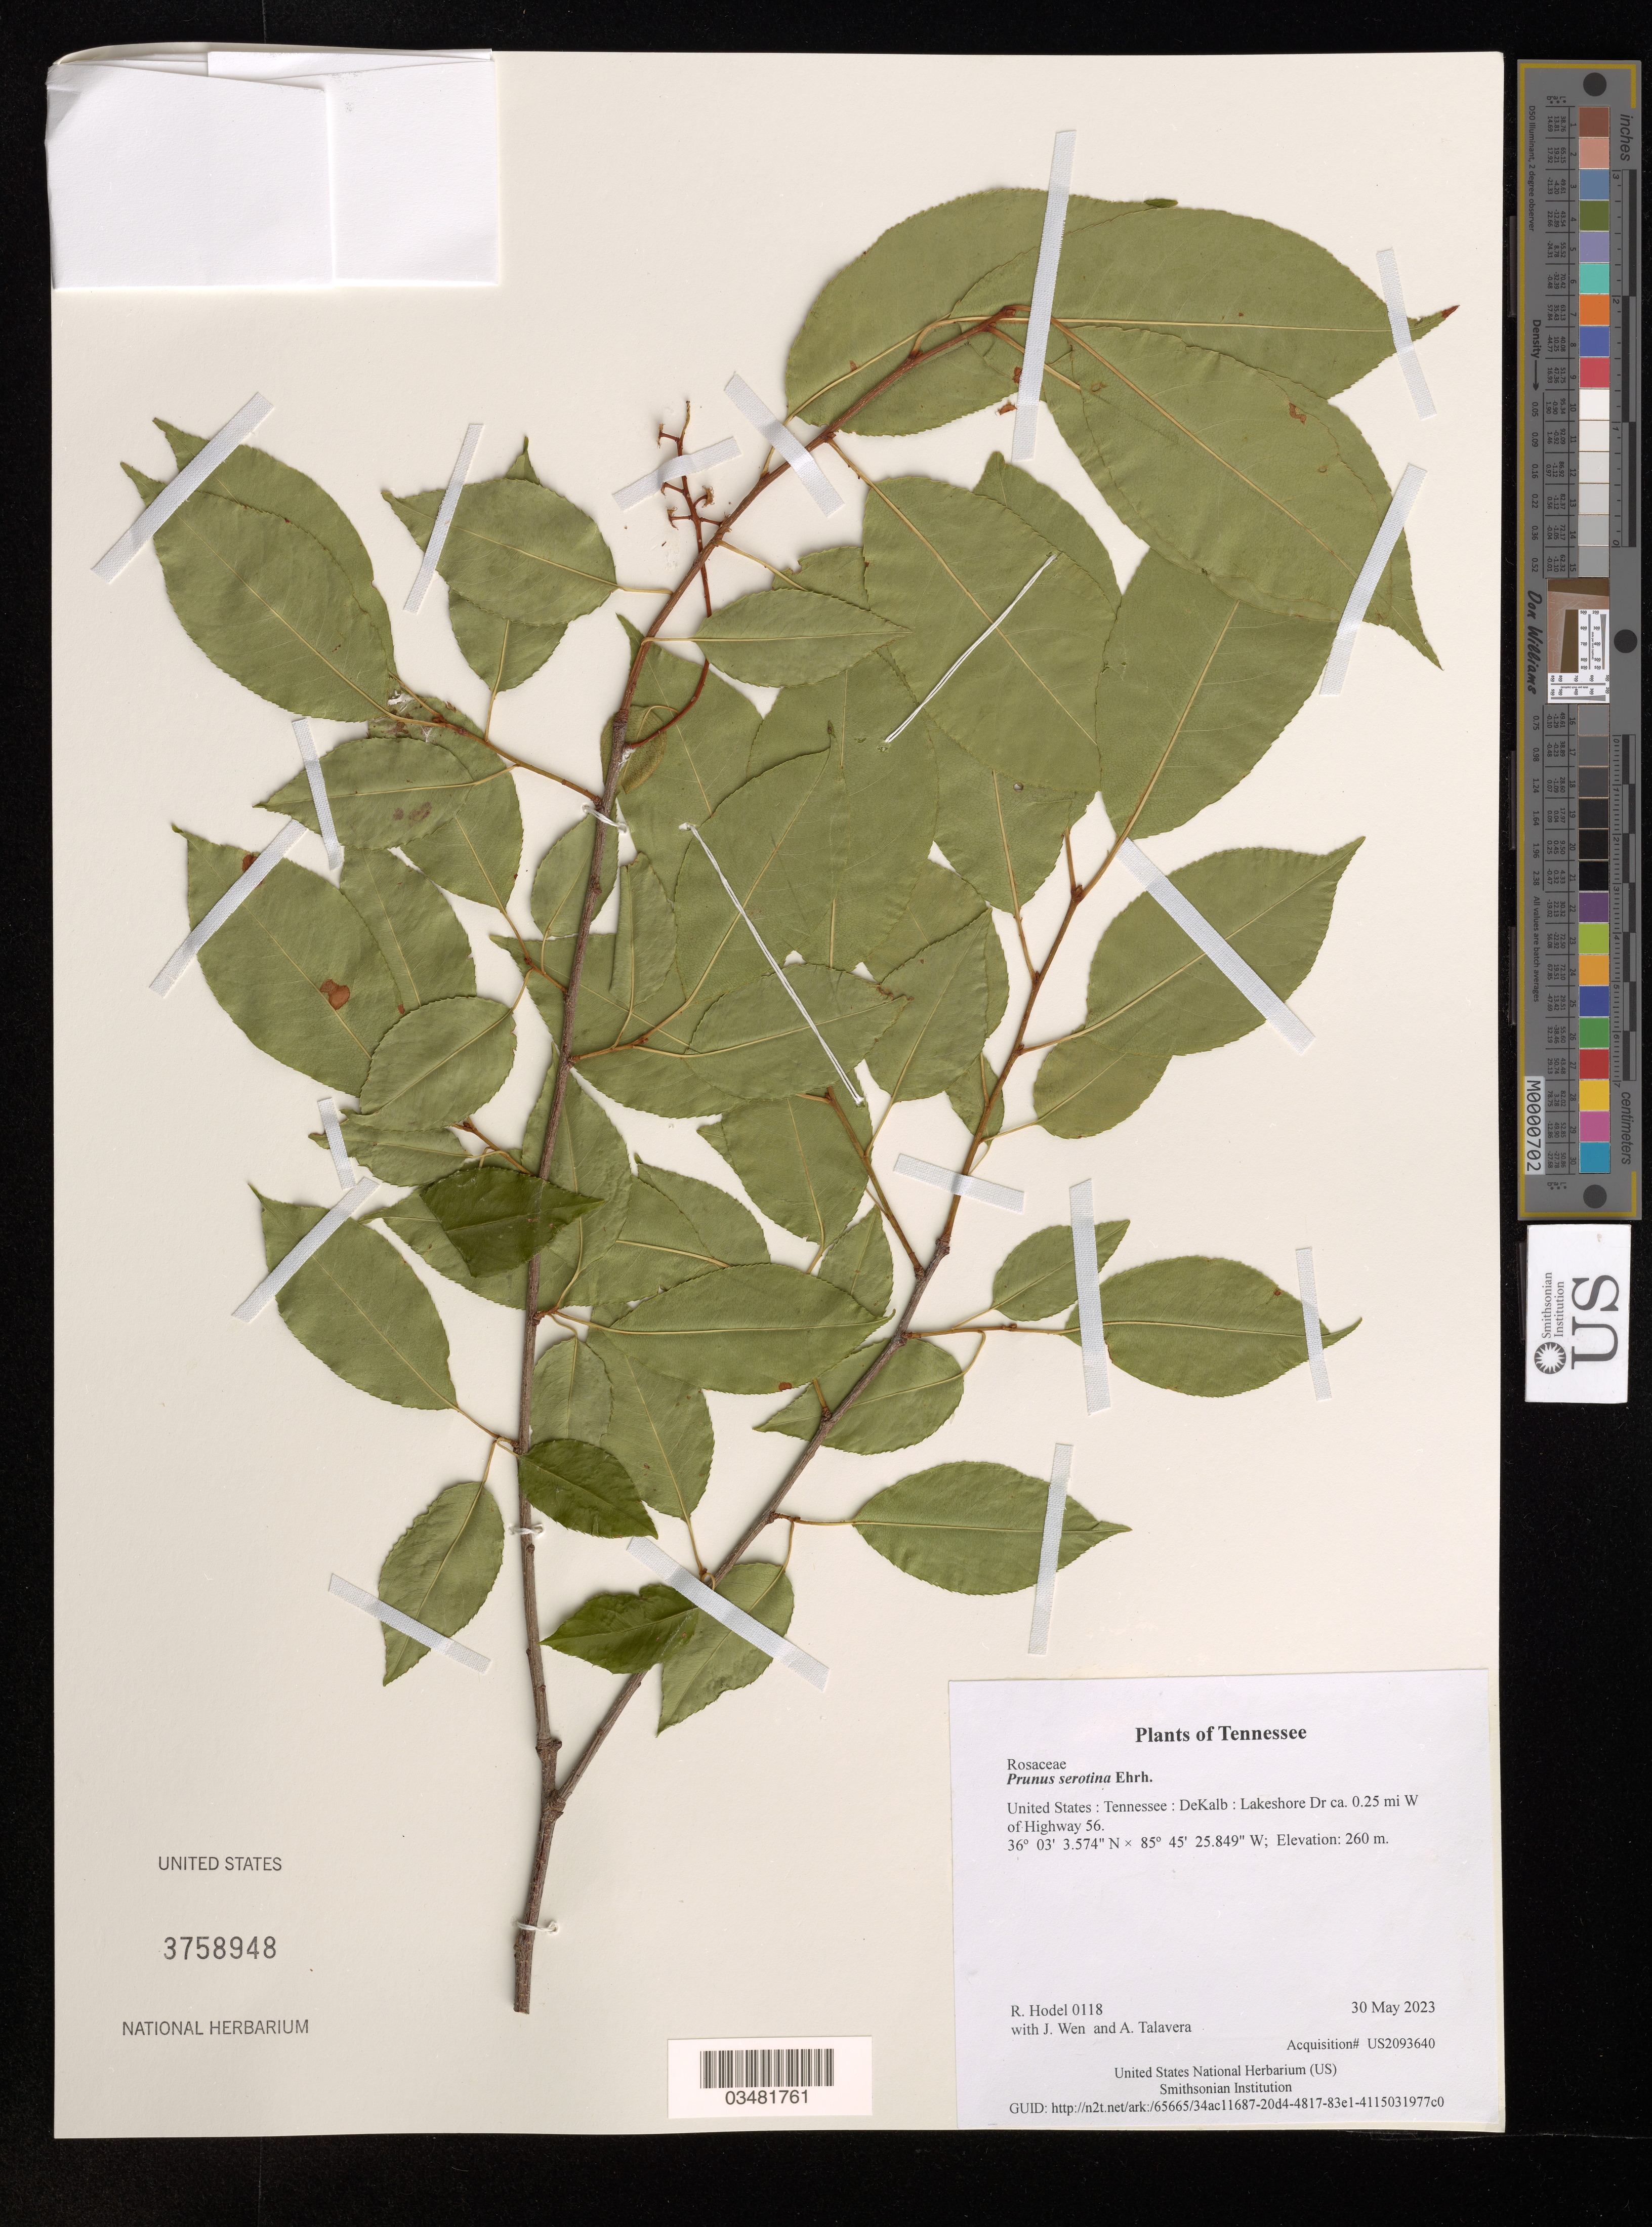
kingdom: Plantae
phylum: Tracheophyta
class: Magnoliopsida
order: Rosales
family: Rosaceae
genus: Prunus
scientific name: Prunus serotina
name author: Ehrh.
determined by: Hodel, Richard G. J.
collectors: R. Hodel, J. Wen & A. Talavera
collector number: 0118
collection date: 2023-05-30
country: United States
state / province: Tennessee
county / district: DeKalb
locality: Lakeshore Dr ca. 0.25 mi W of Highway 56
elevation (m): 260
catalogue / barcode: US 3758948